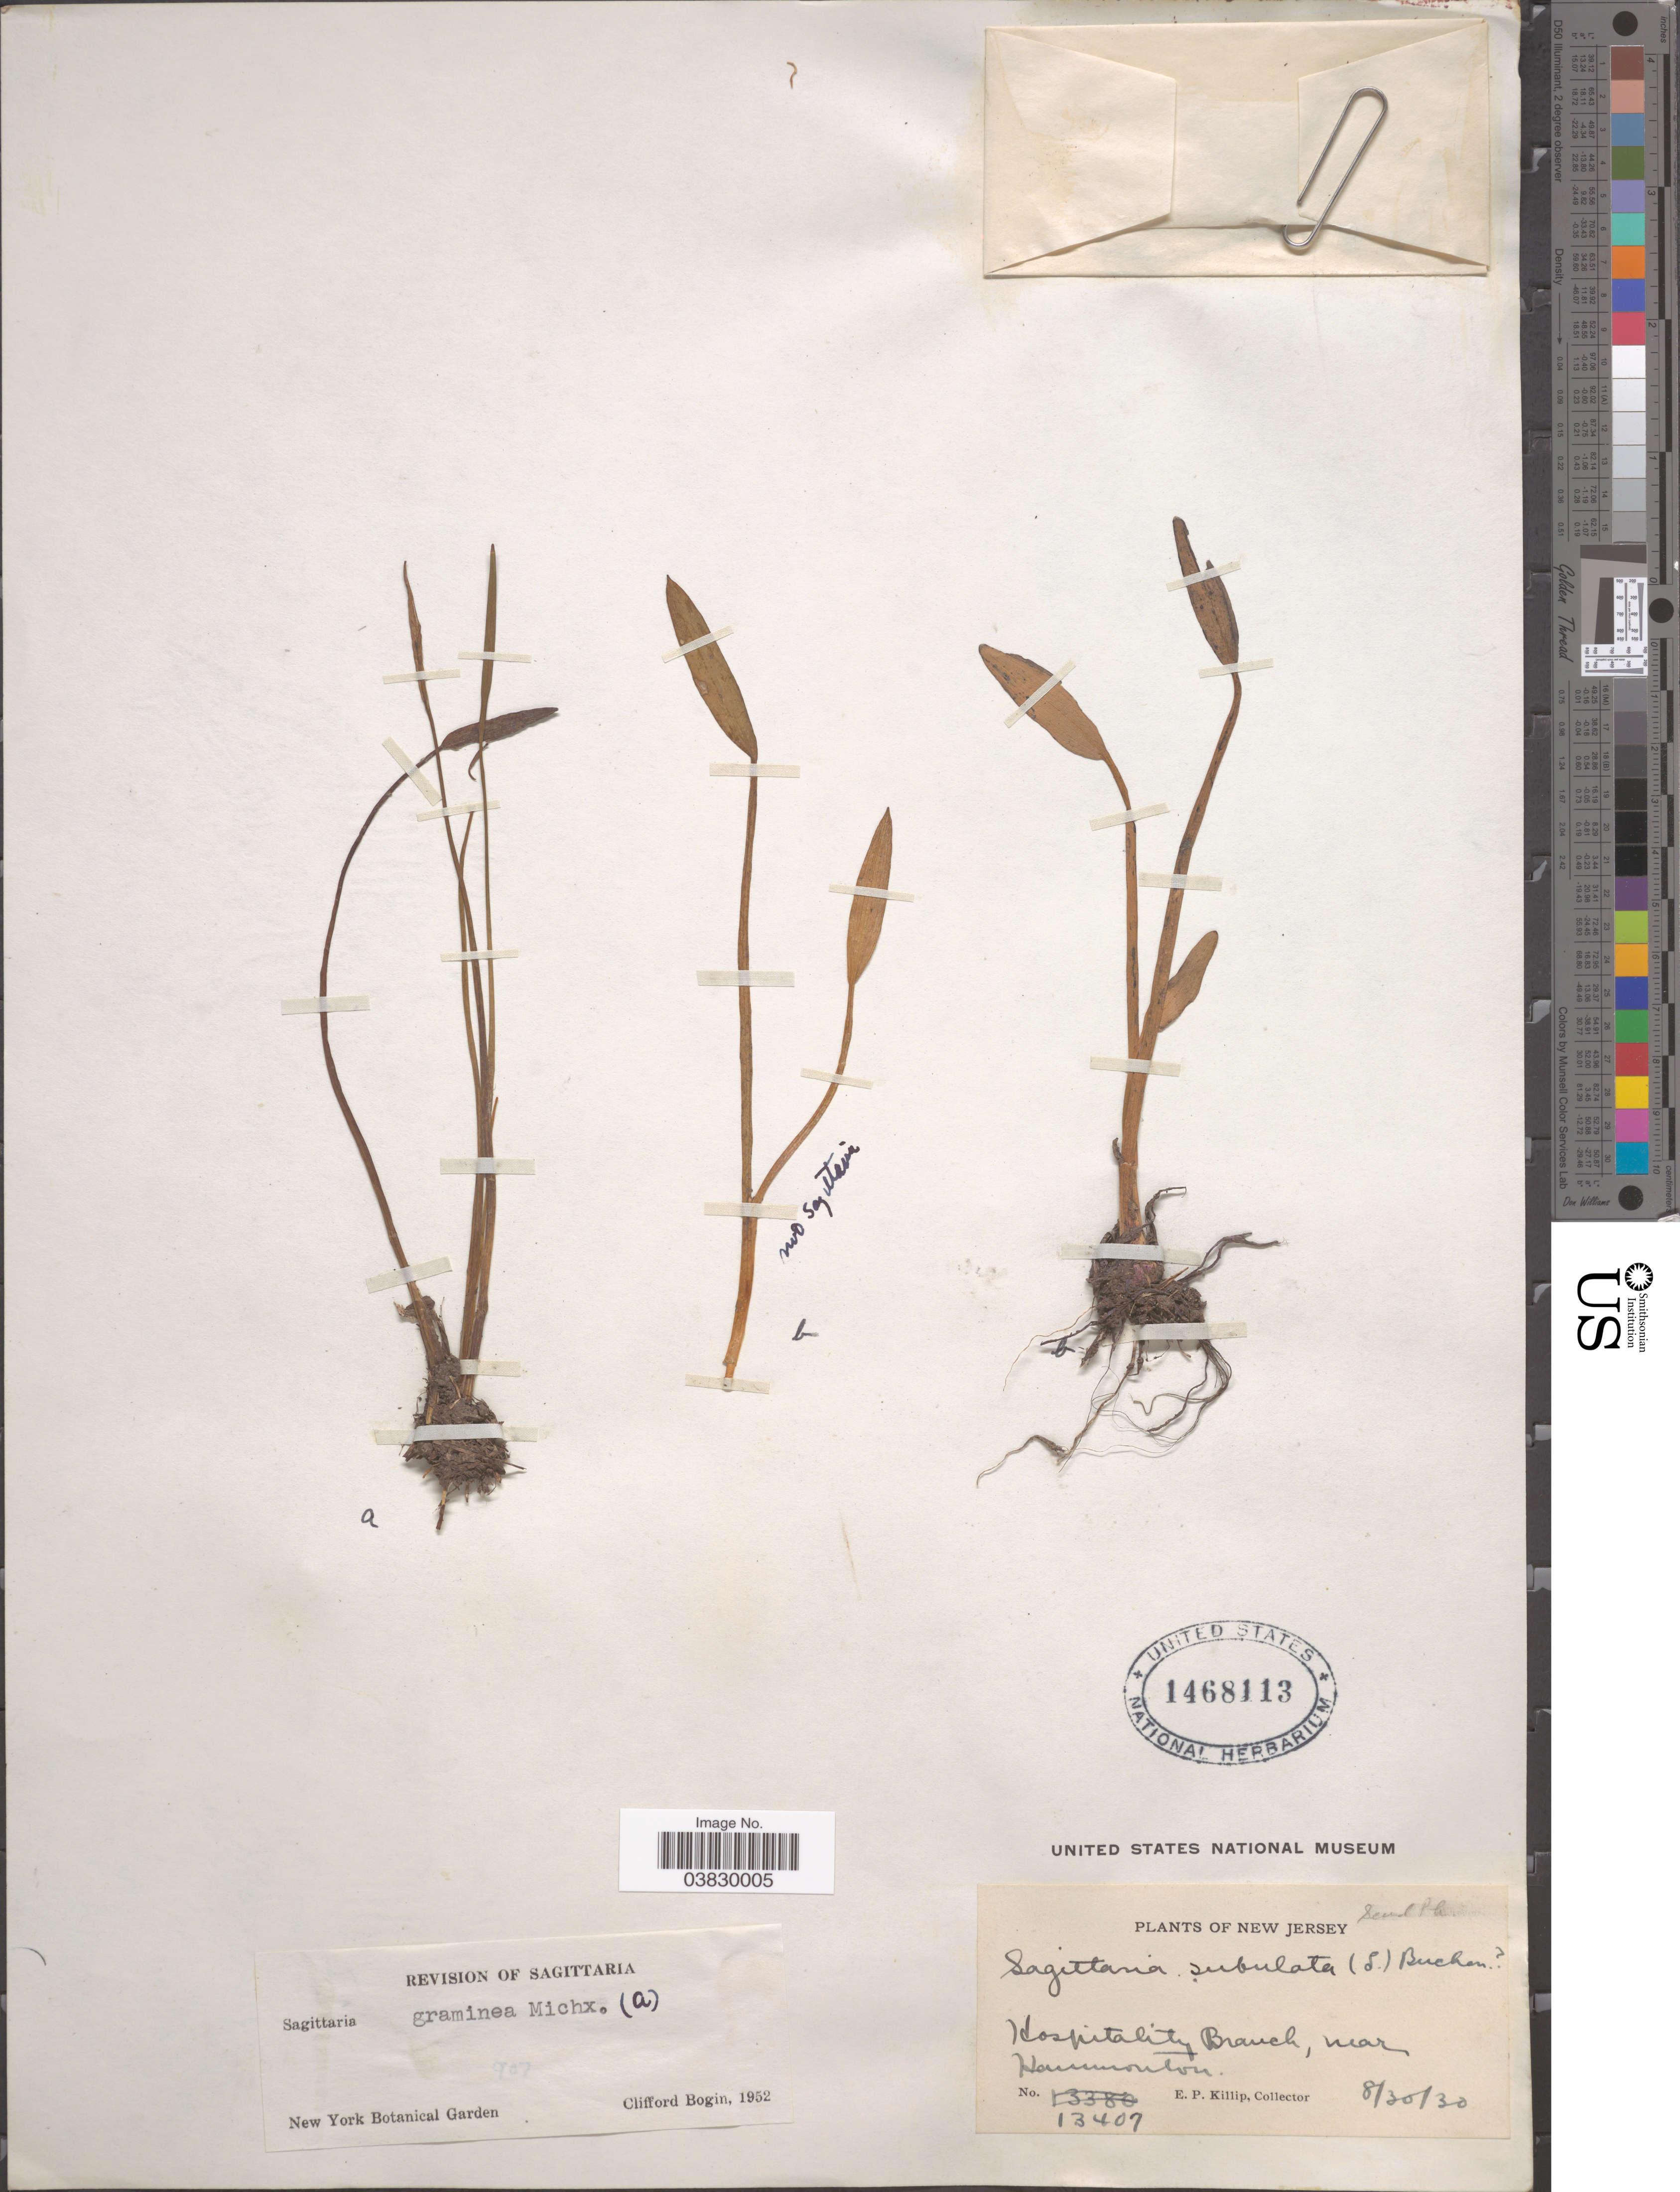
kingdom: Plantae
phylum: Tracheophyta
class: Liliopsida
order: Alismatales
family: Alismataceae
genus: Sagittaria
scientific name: Sagittaria graminea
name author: Michx.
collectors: E. P. Killip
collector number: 13407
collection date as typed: Transcribed d/m/y: 30/8/3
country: United States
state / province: New Jersey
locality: Hospitality Branch, near Hammonton.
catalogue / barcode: US 1468113